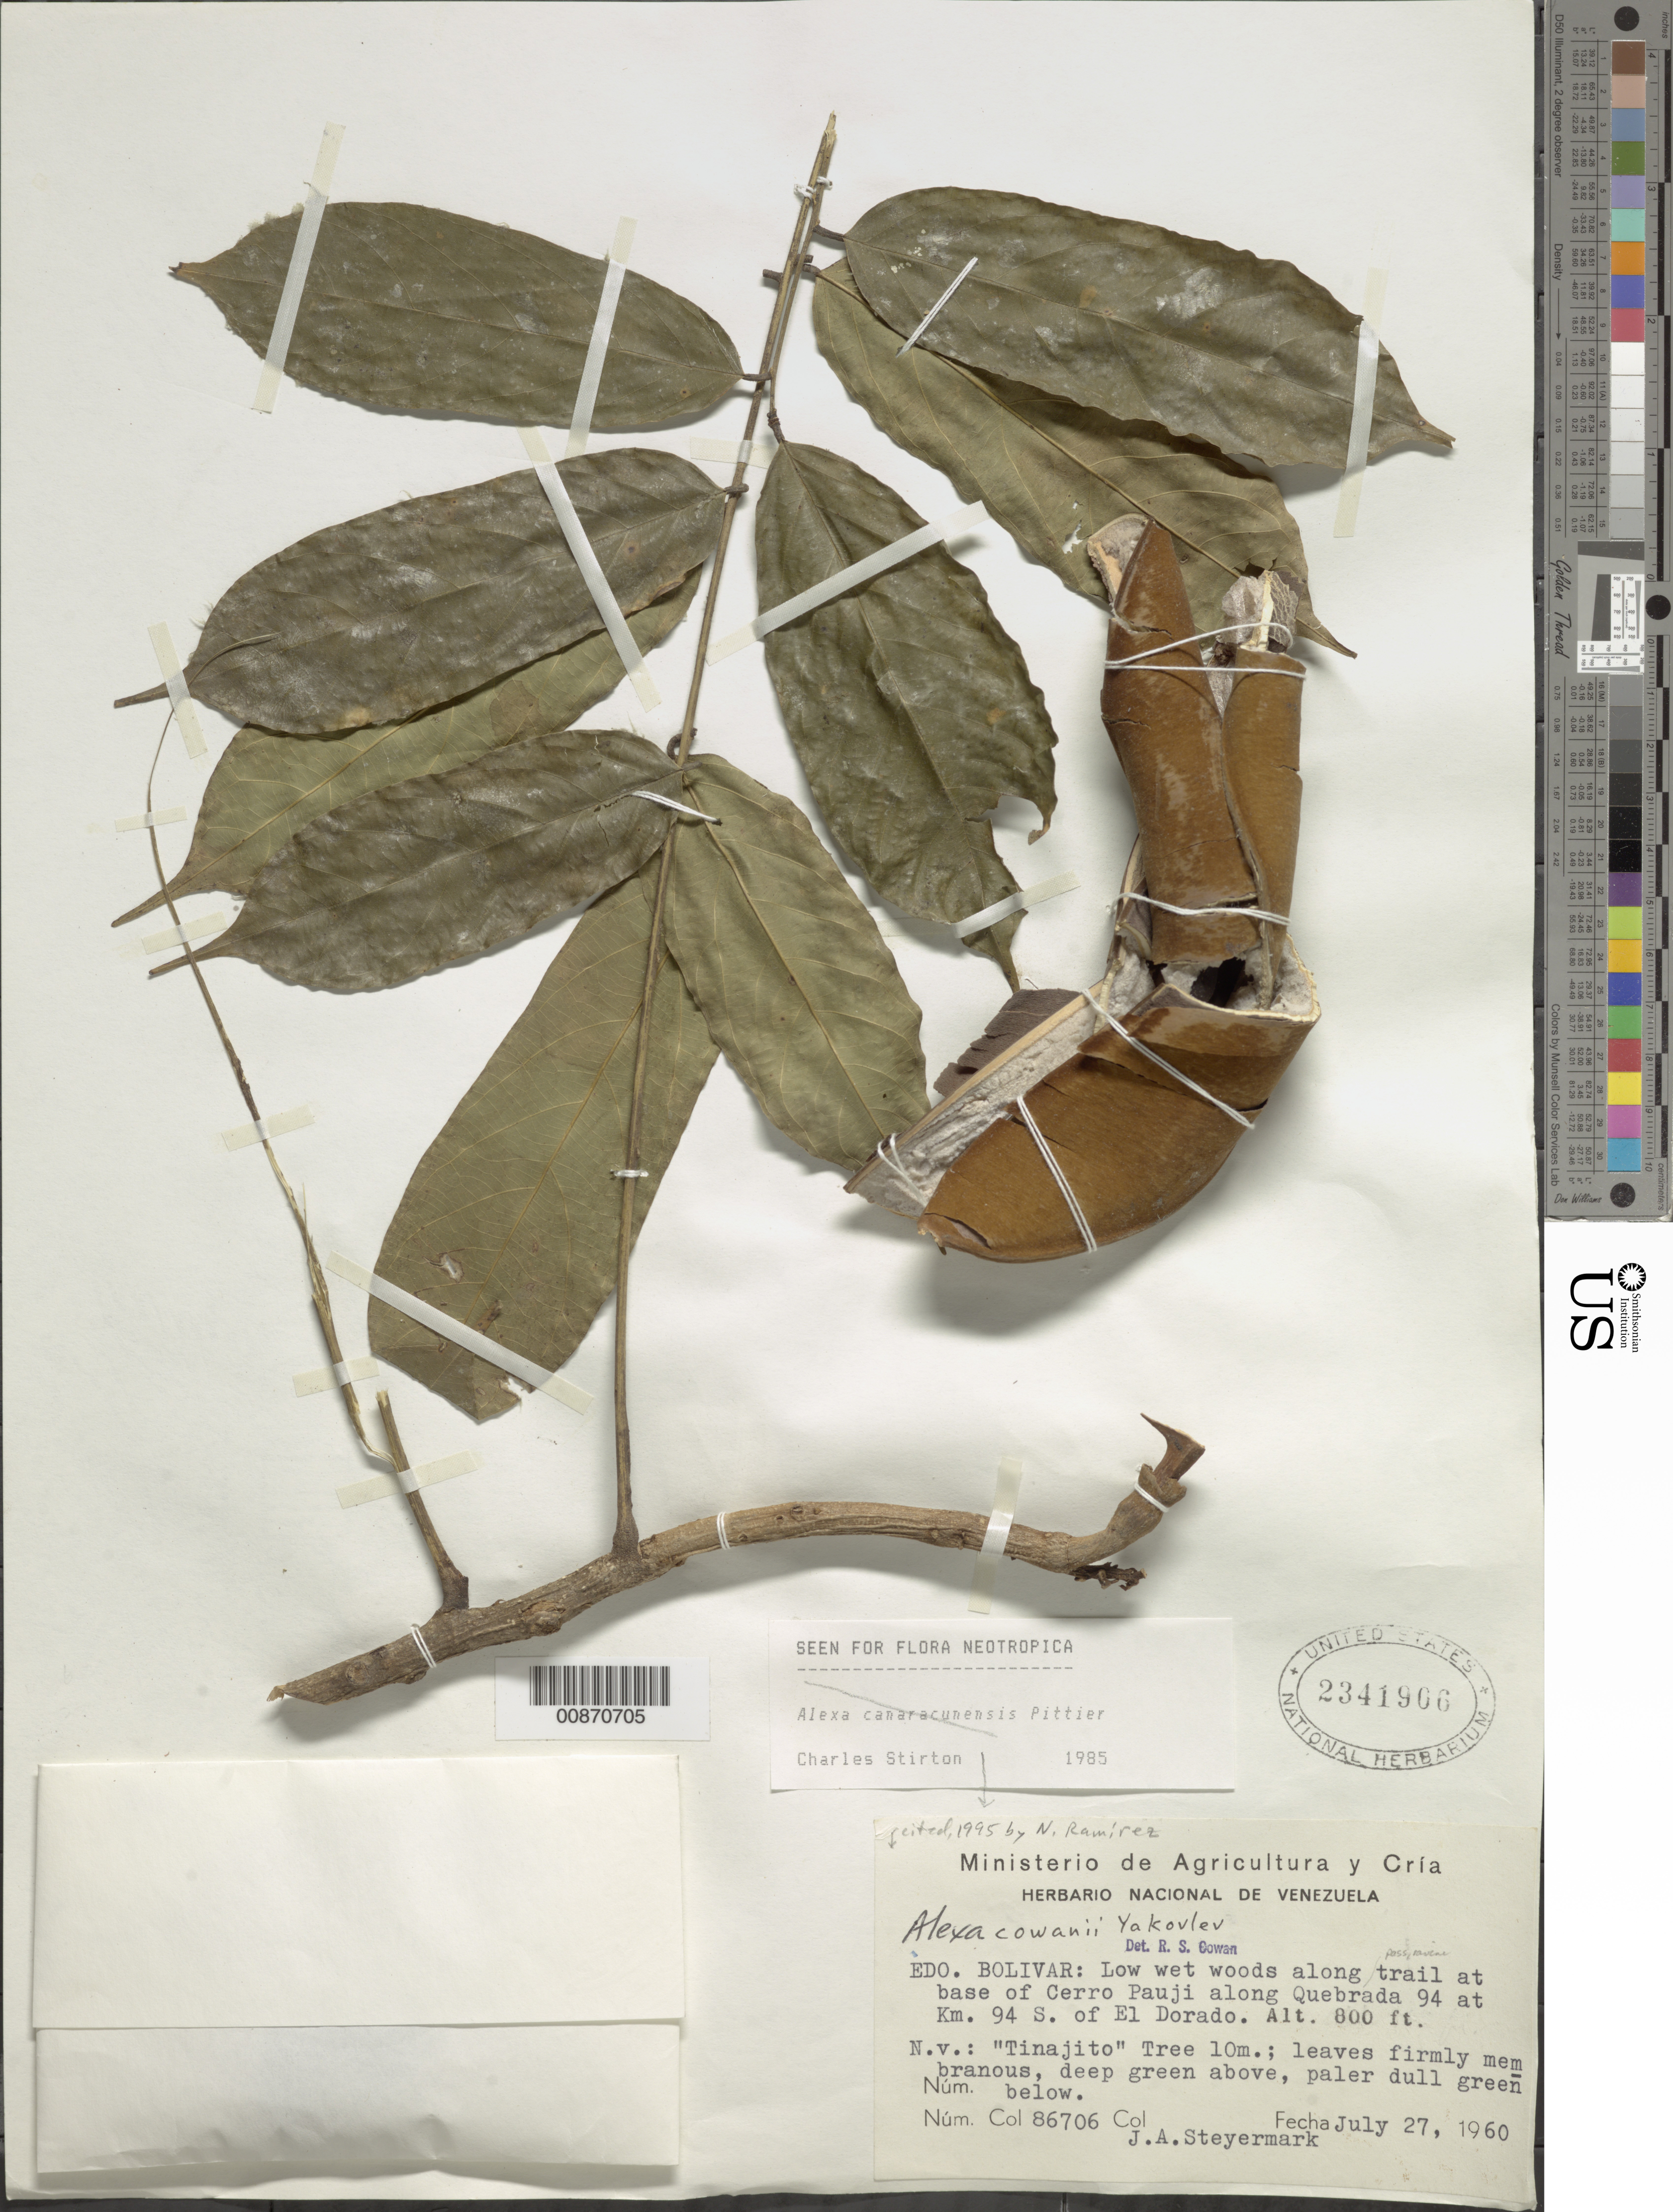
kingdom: Plantae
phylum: Tracheophyta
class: Magnoliopsida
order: Fabales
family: Fabaceae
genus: Alexa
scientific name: Alexa cowanii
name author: Yakovlev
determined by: Cowan, R. S.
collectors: J. Steyermark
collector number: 86706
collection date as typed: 27-Jul-60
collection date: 1960-07-27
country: Venezuela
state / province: Bolívar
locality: El Dorado, km 94 S of; base of Cerro Pauji along Quebrada 94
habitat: Low wet woods along trail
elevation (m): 244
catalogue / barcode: US 2341906